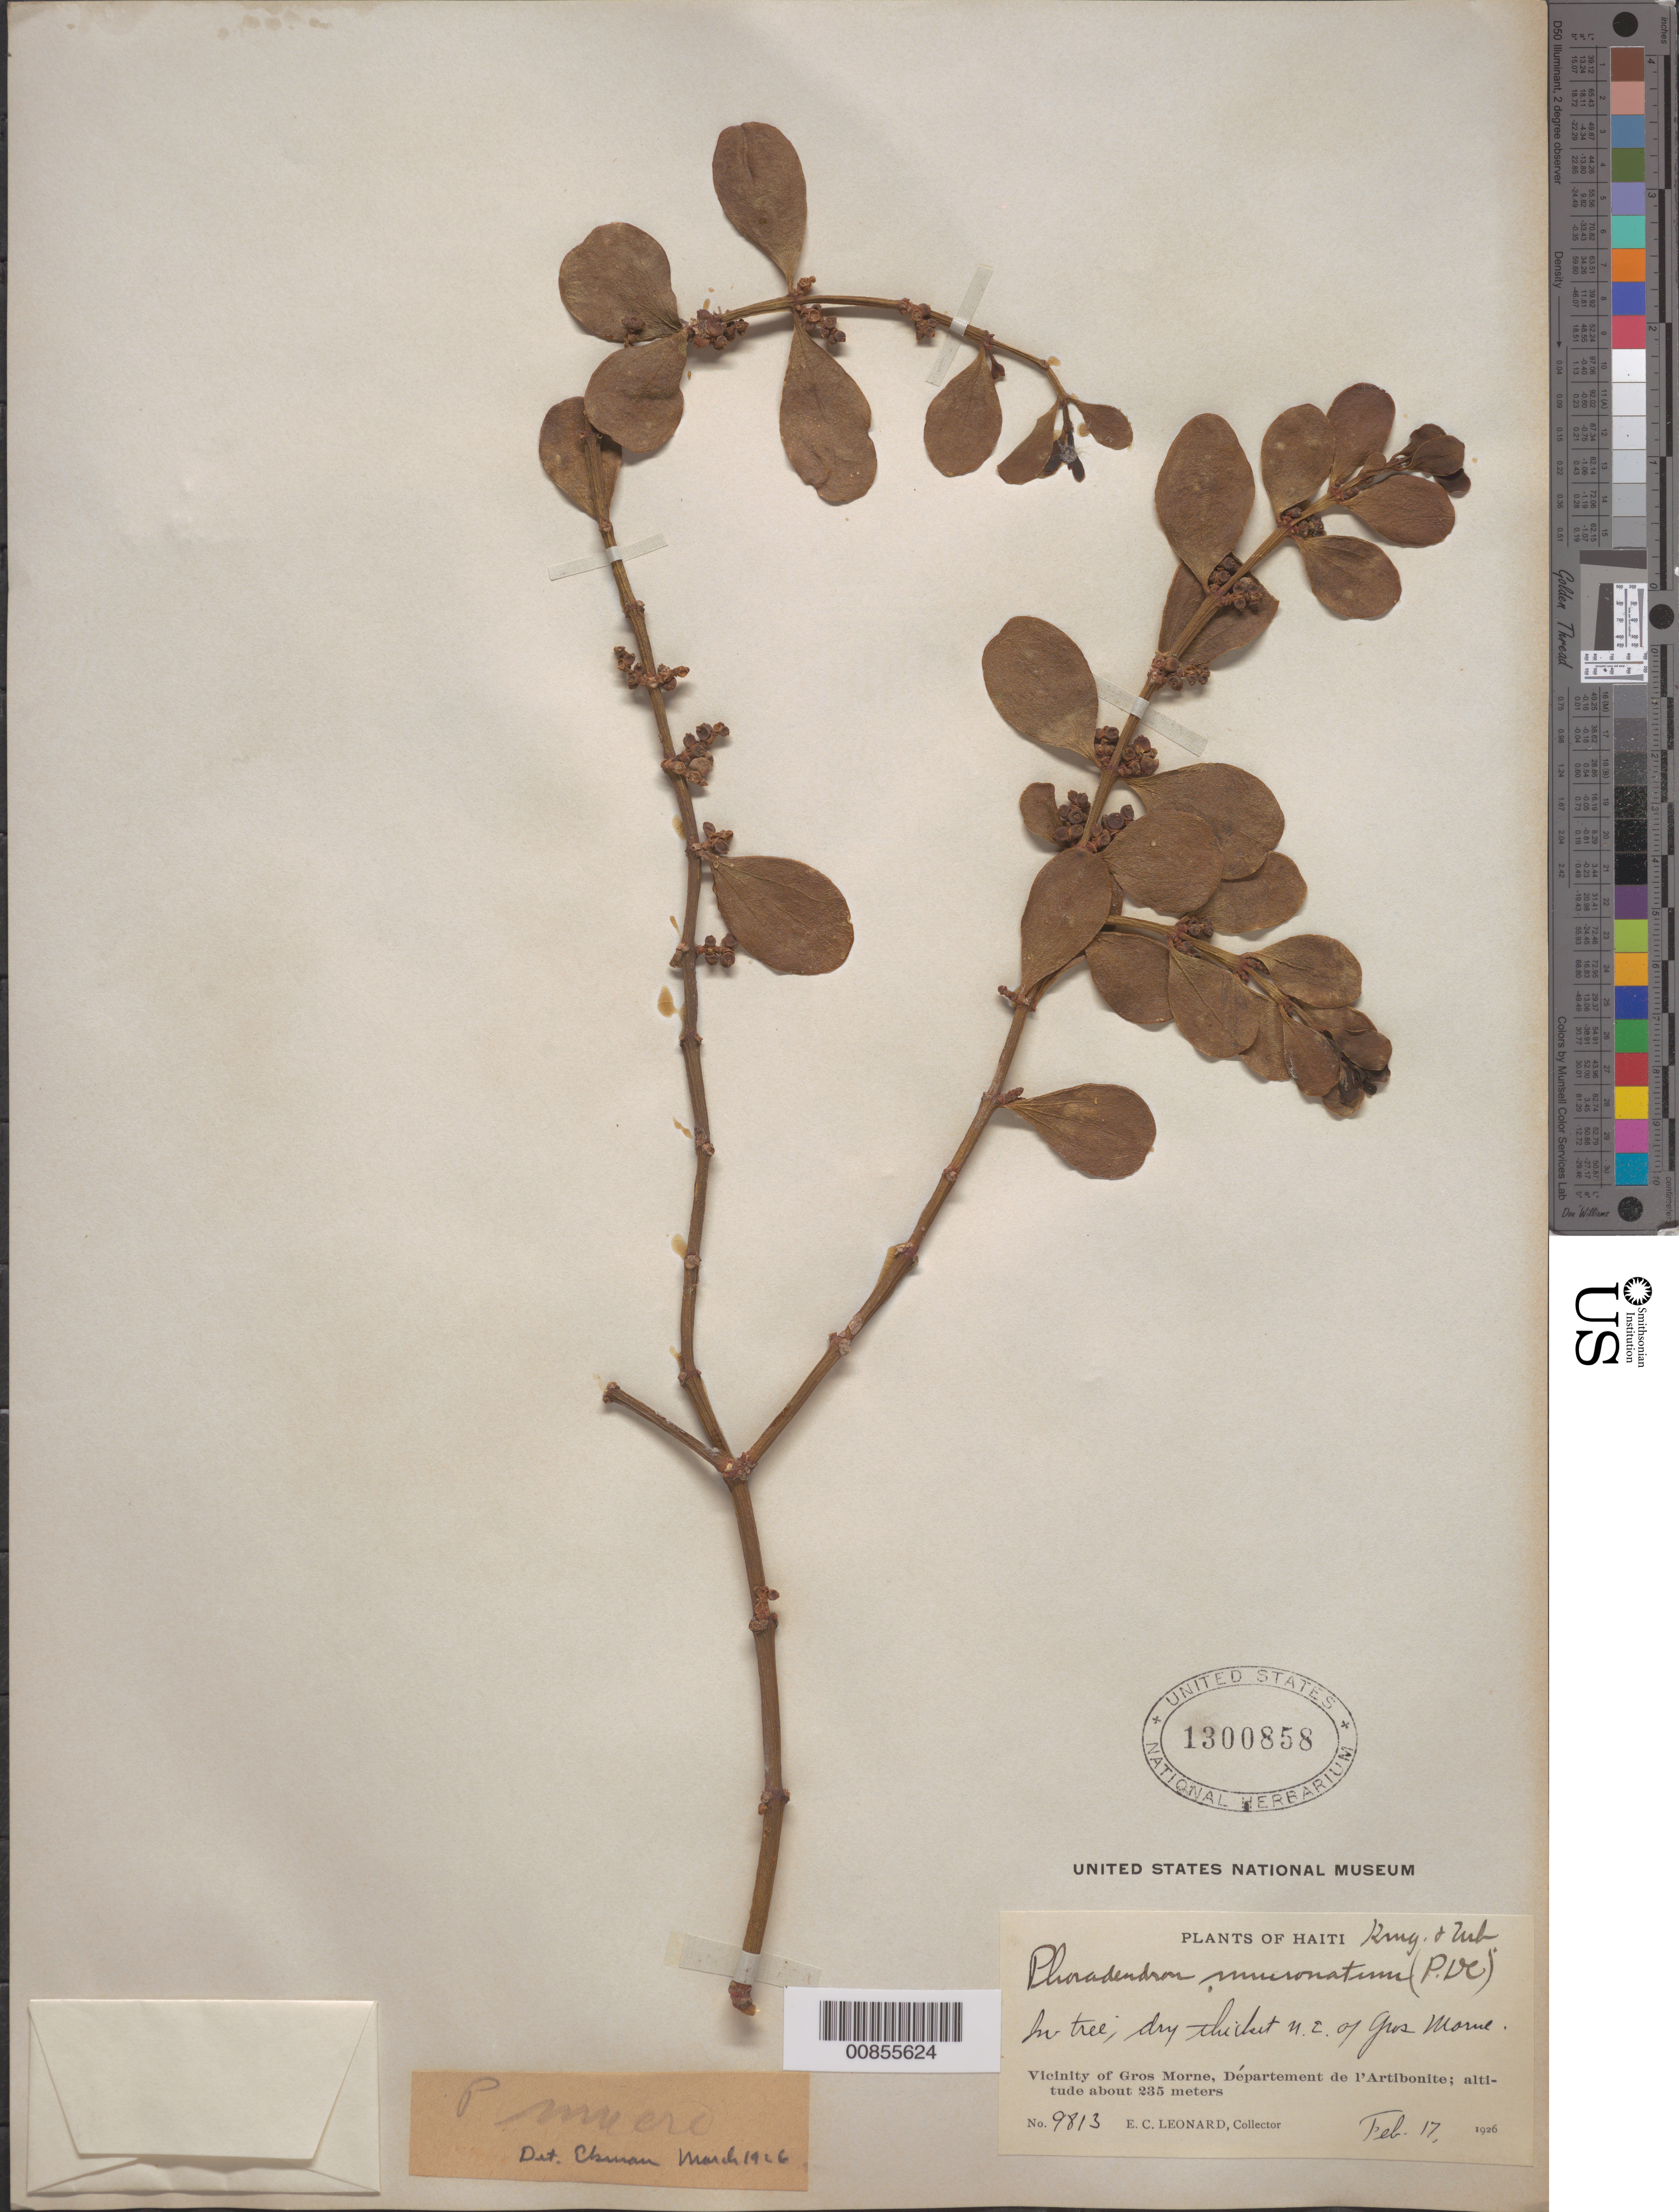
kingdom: Plantae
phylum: Tracheophyta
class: Magnoliopsida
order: Santalales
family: Viscaceae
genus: Phoradendron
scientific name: Phoradendron mucronatum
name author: (DC.) Krug & Urb.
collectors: E. C. Leonard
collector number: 9813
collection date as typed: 17 Feb 1926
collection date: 1926-02-17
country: Haiti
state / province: Artibonite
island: Hispaniola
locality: Dry thicket N.E. of Gros Morne.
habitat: In tree.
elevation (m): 235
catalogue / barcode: US 1300858